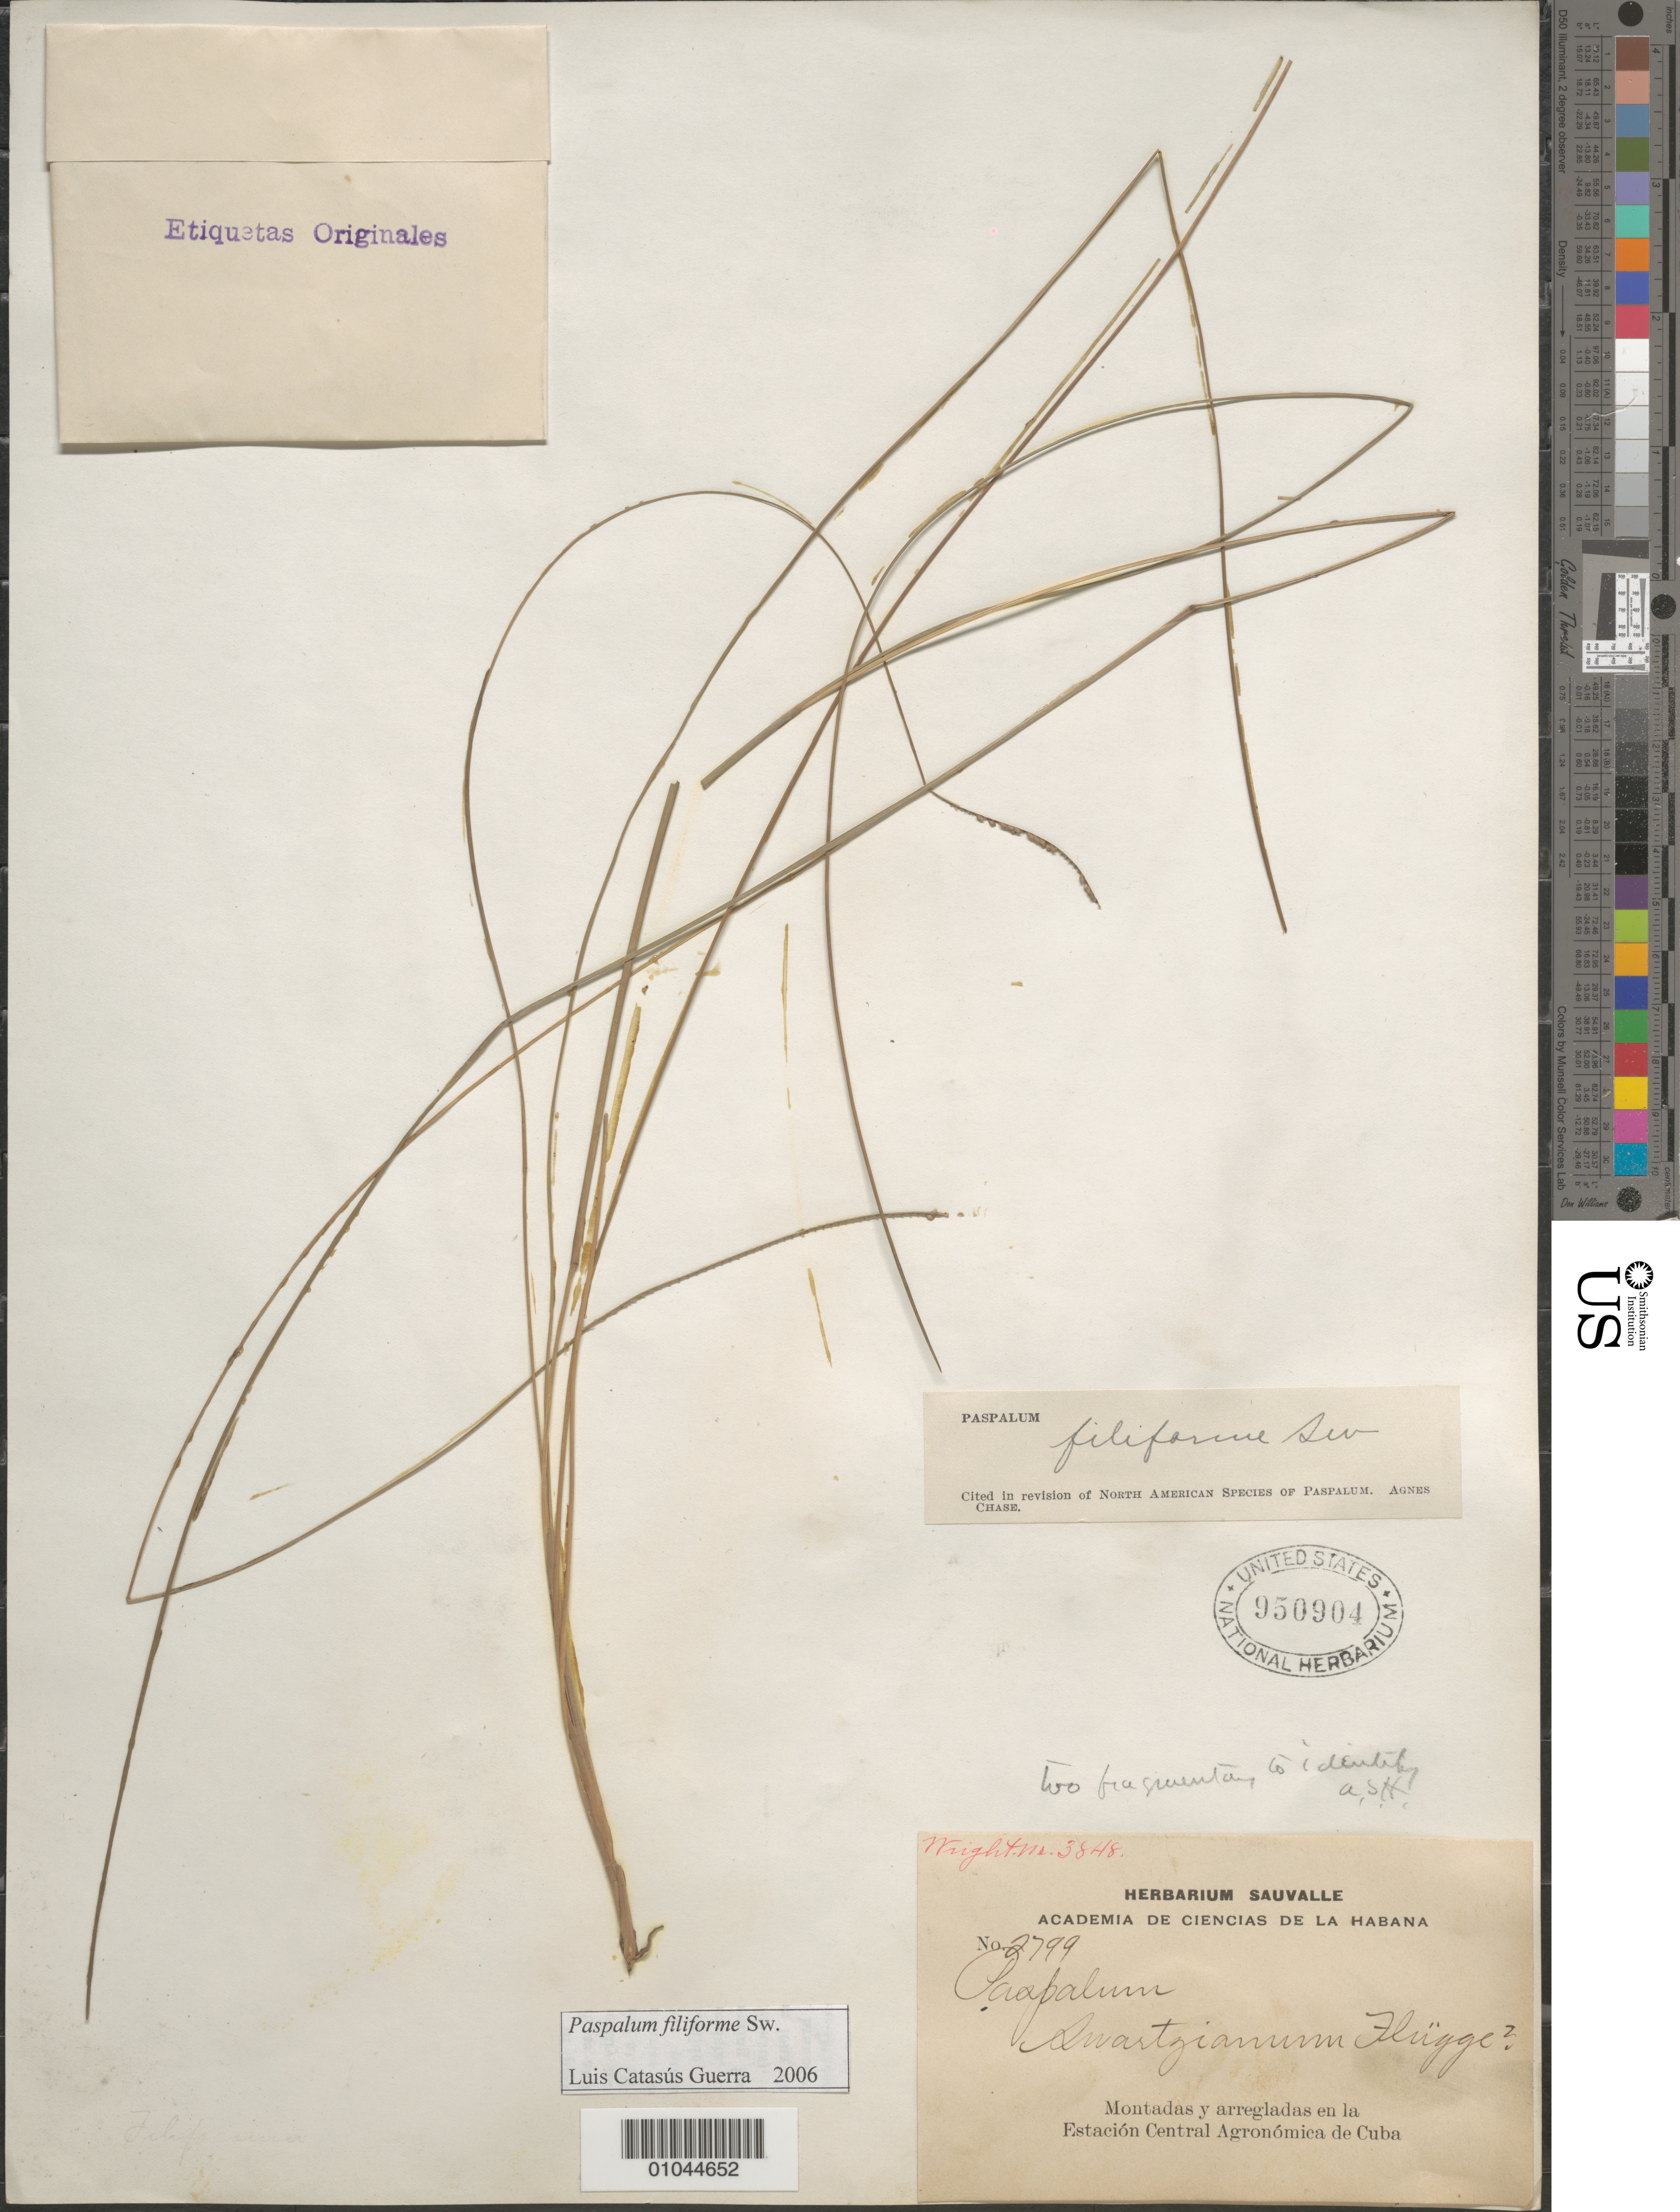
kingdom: Plantae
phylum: Tracheophyta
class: Liliopsida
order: Poales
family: Poaceae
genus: Paspalum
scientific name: Paspalum filiforme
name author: Sw.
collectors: C. Wright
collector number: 3848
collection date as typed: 1800 to -- --- 1899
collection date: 1800/1899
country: Cuba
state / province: La Habana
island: Cuba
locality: La Habana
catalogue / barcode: US 950904